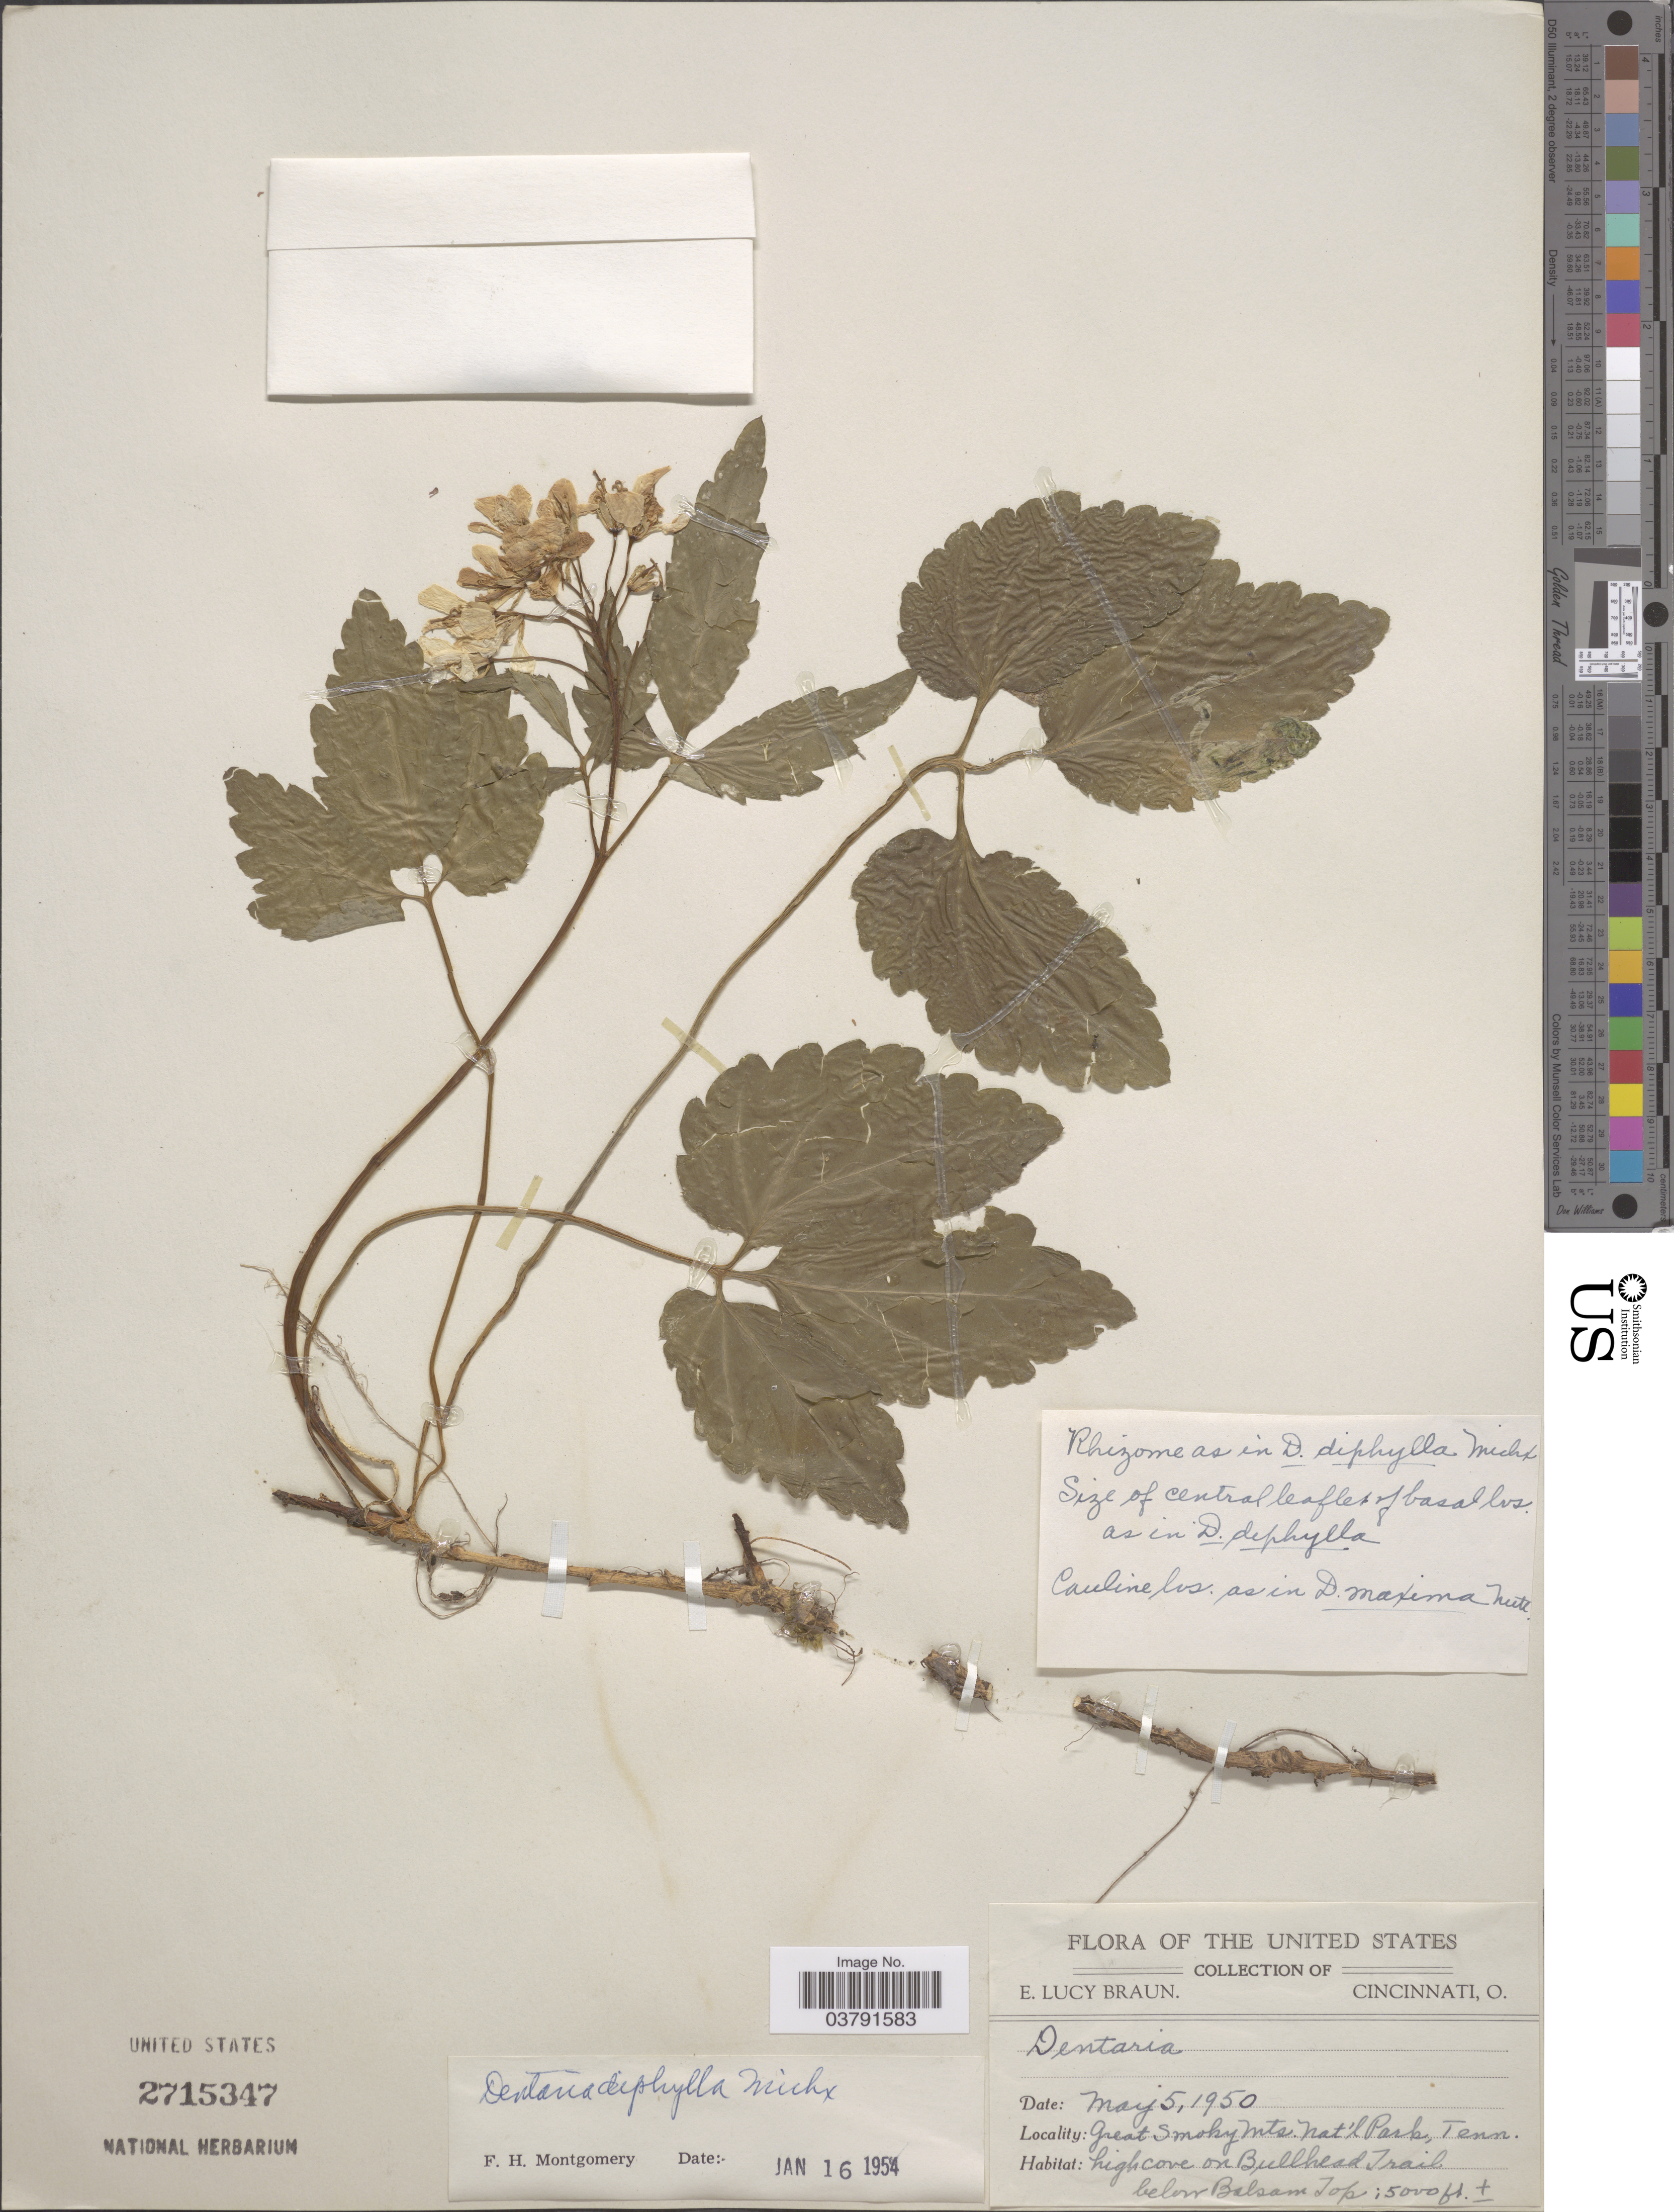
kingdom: Plantae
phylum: Tracheophyta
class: Magnoliopsida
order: Brassicales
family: Brassicaceae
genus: Dentaria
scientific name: Dentaria diphylla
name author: Michx.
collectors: E. L. Braun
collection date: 1950-05-05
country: United States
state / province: Tennessee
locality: Great Smokey Mts. Nat'l Parl. High cove on Bullhead Trail below Balsam Top.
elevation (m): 1524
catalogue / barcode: US 2715347